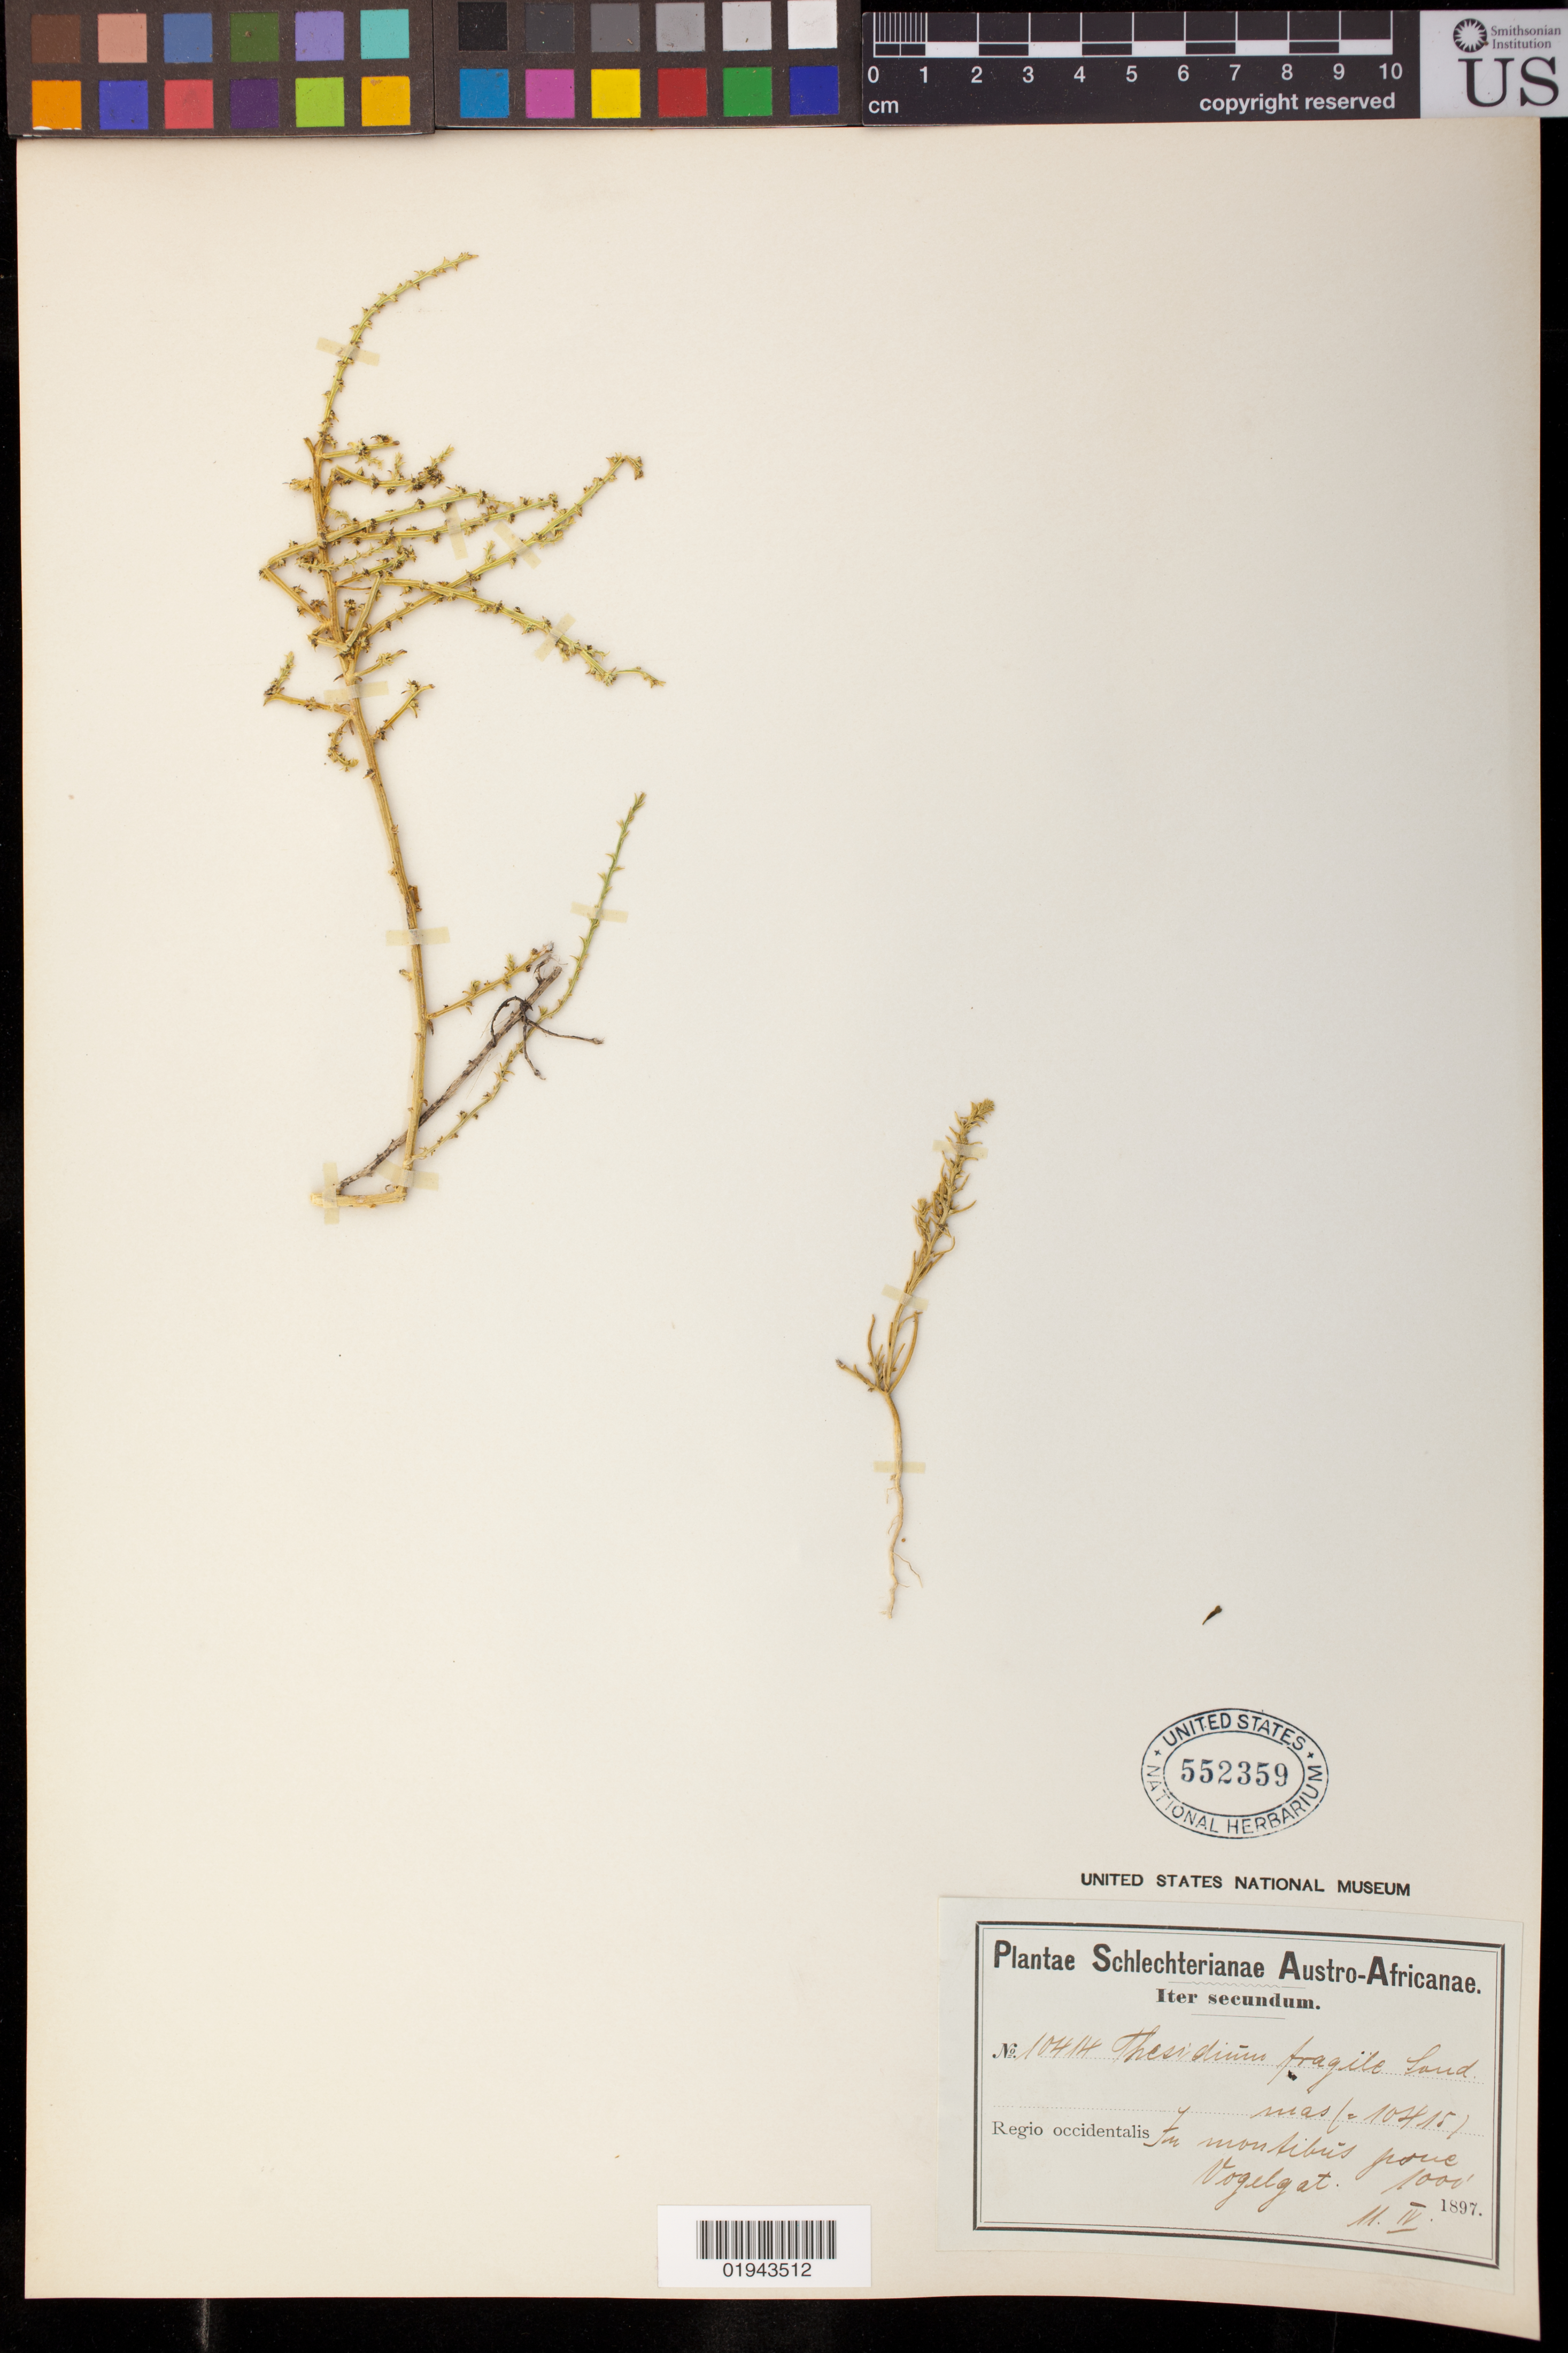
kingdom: Plantae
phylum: Tracheophyta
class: Magnoliopsida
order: Santalales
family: Thesiaceae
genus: Thesium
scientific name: Thesium minus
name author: (A.W. Hill) J.C. Manning & F. Forest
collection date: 1897-04-11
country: South Africa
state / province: Western Cape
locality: Vogelgat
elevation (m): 305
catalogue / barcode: US 552359